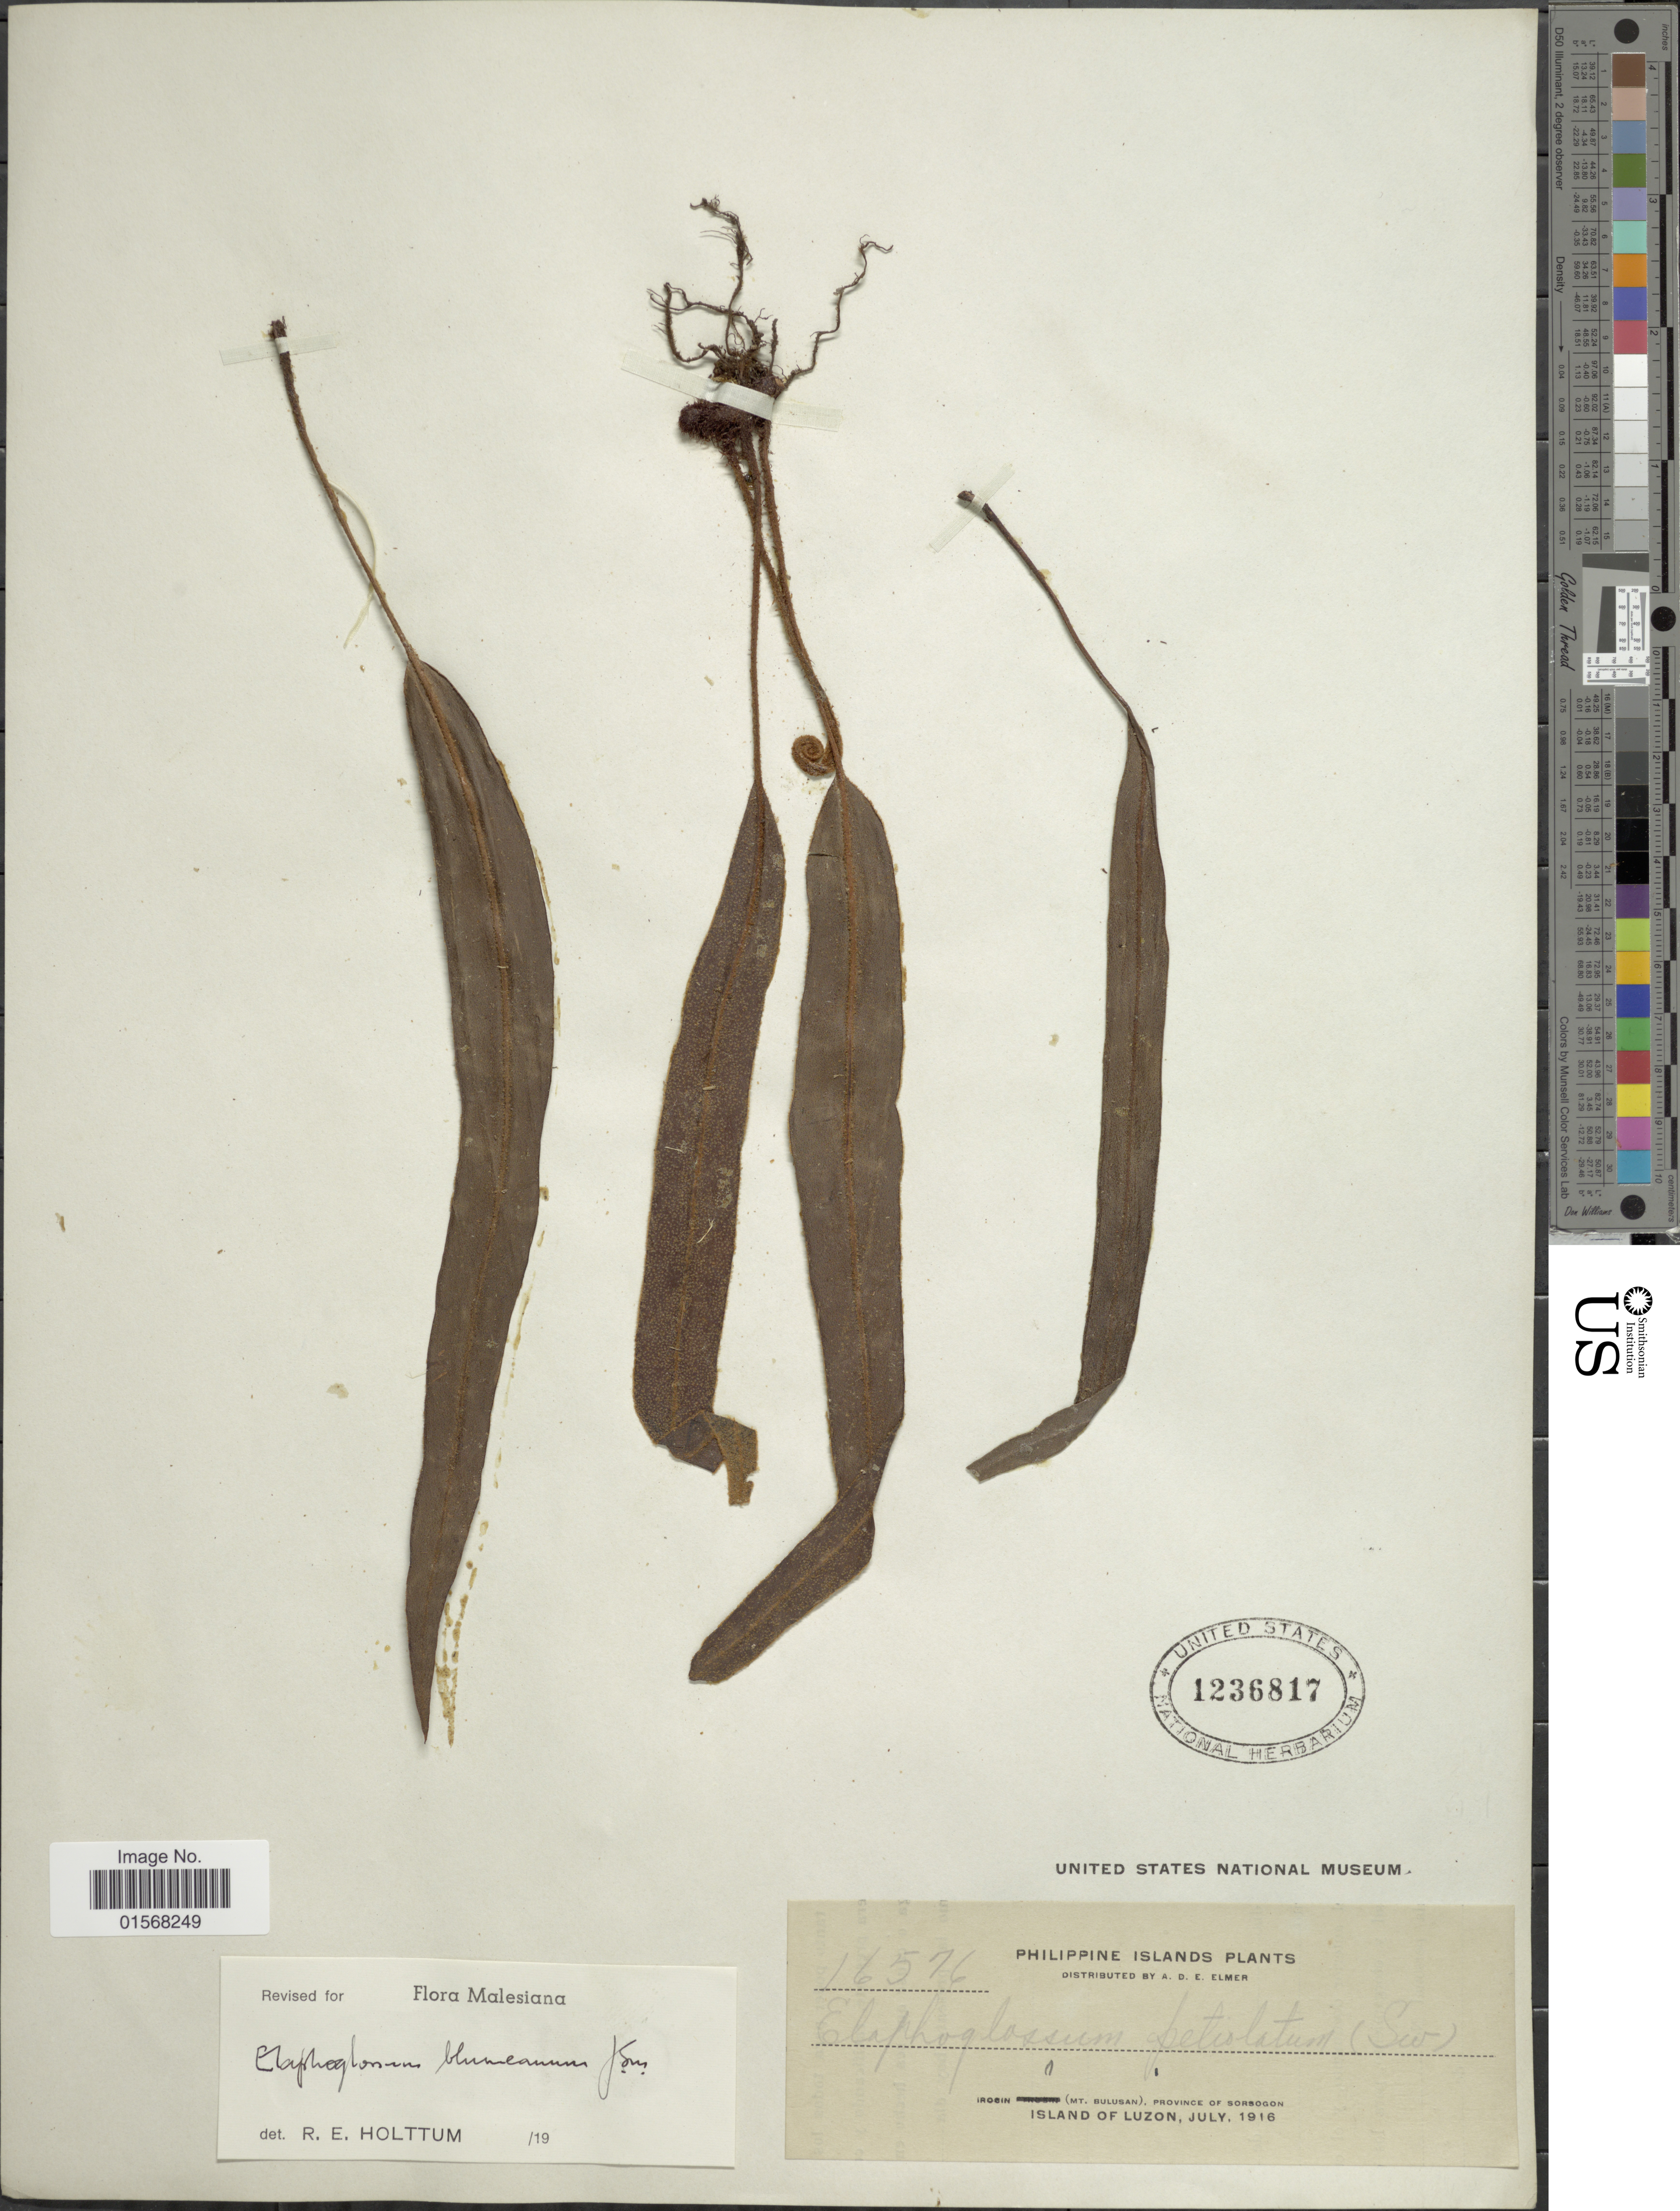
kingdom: Plantae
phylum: Tracheophyta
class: Polypodiopsida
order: Polypodiales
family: Dryopteridaceae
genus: Elaphoglossum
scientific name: Elaphoglossum blumeanum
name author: (Fée) J. Sm.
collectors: A. D. E. Elmer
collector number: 16576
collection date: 1916-07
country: Philippines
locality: Irosin (Mt. Bulusan), Province of Sorsogon, Island of Luzon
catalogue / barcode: US 1236817